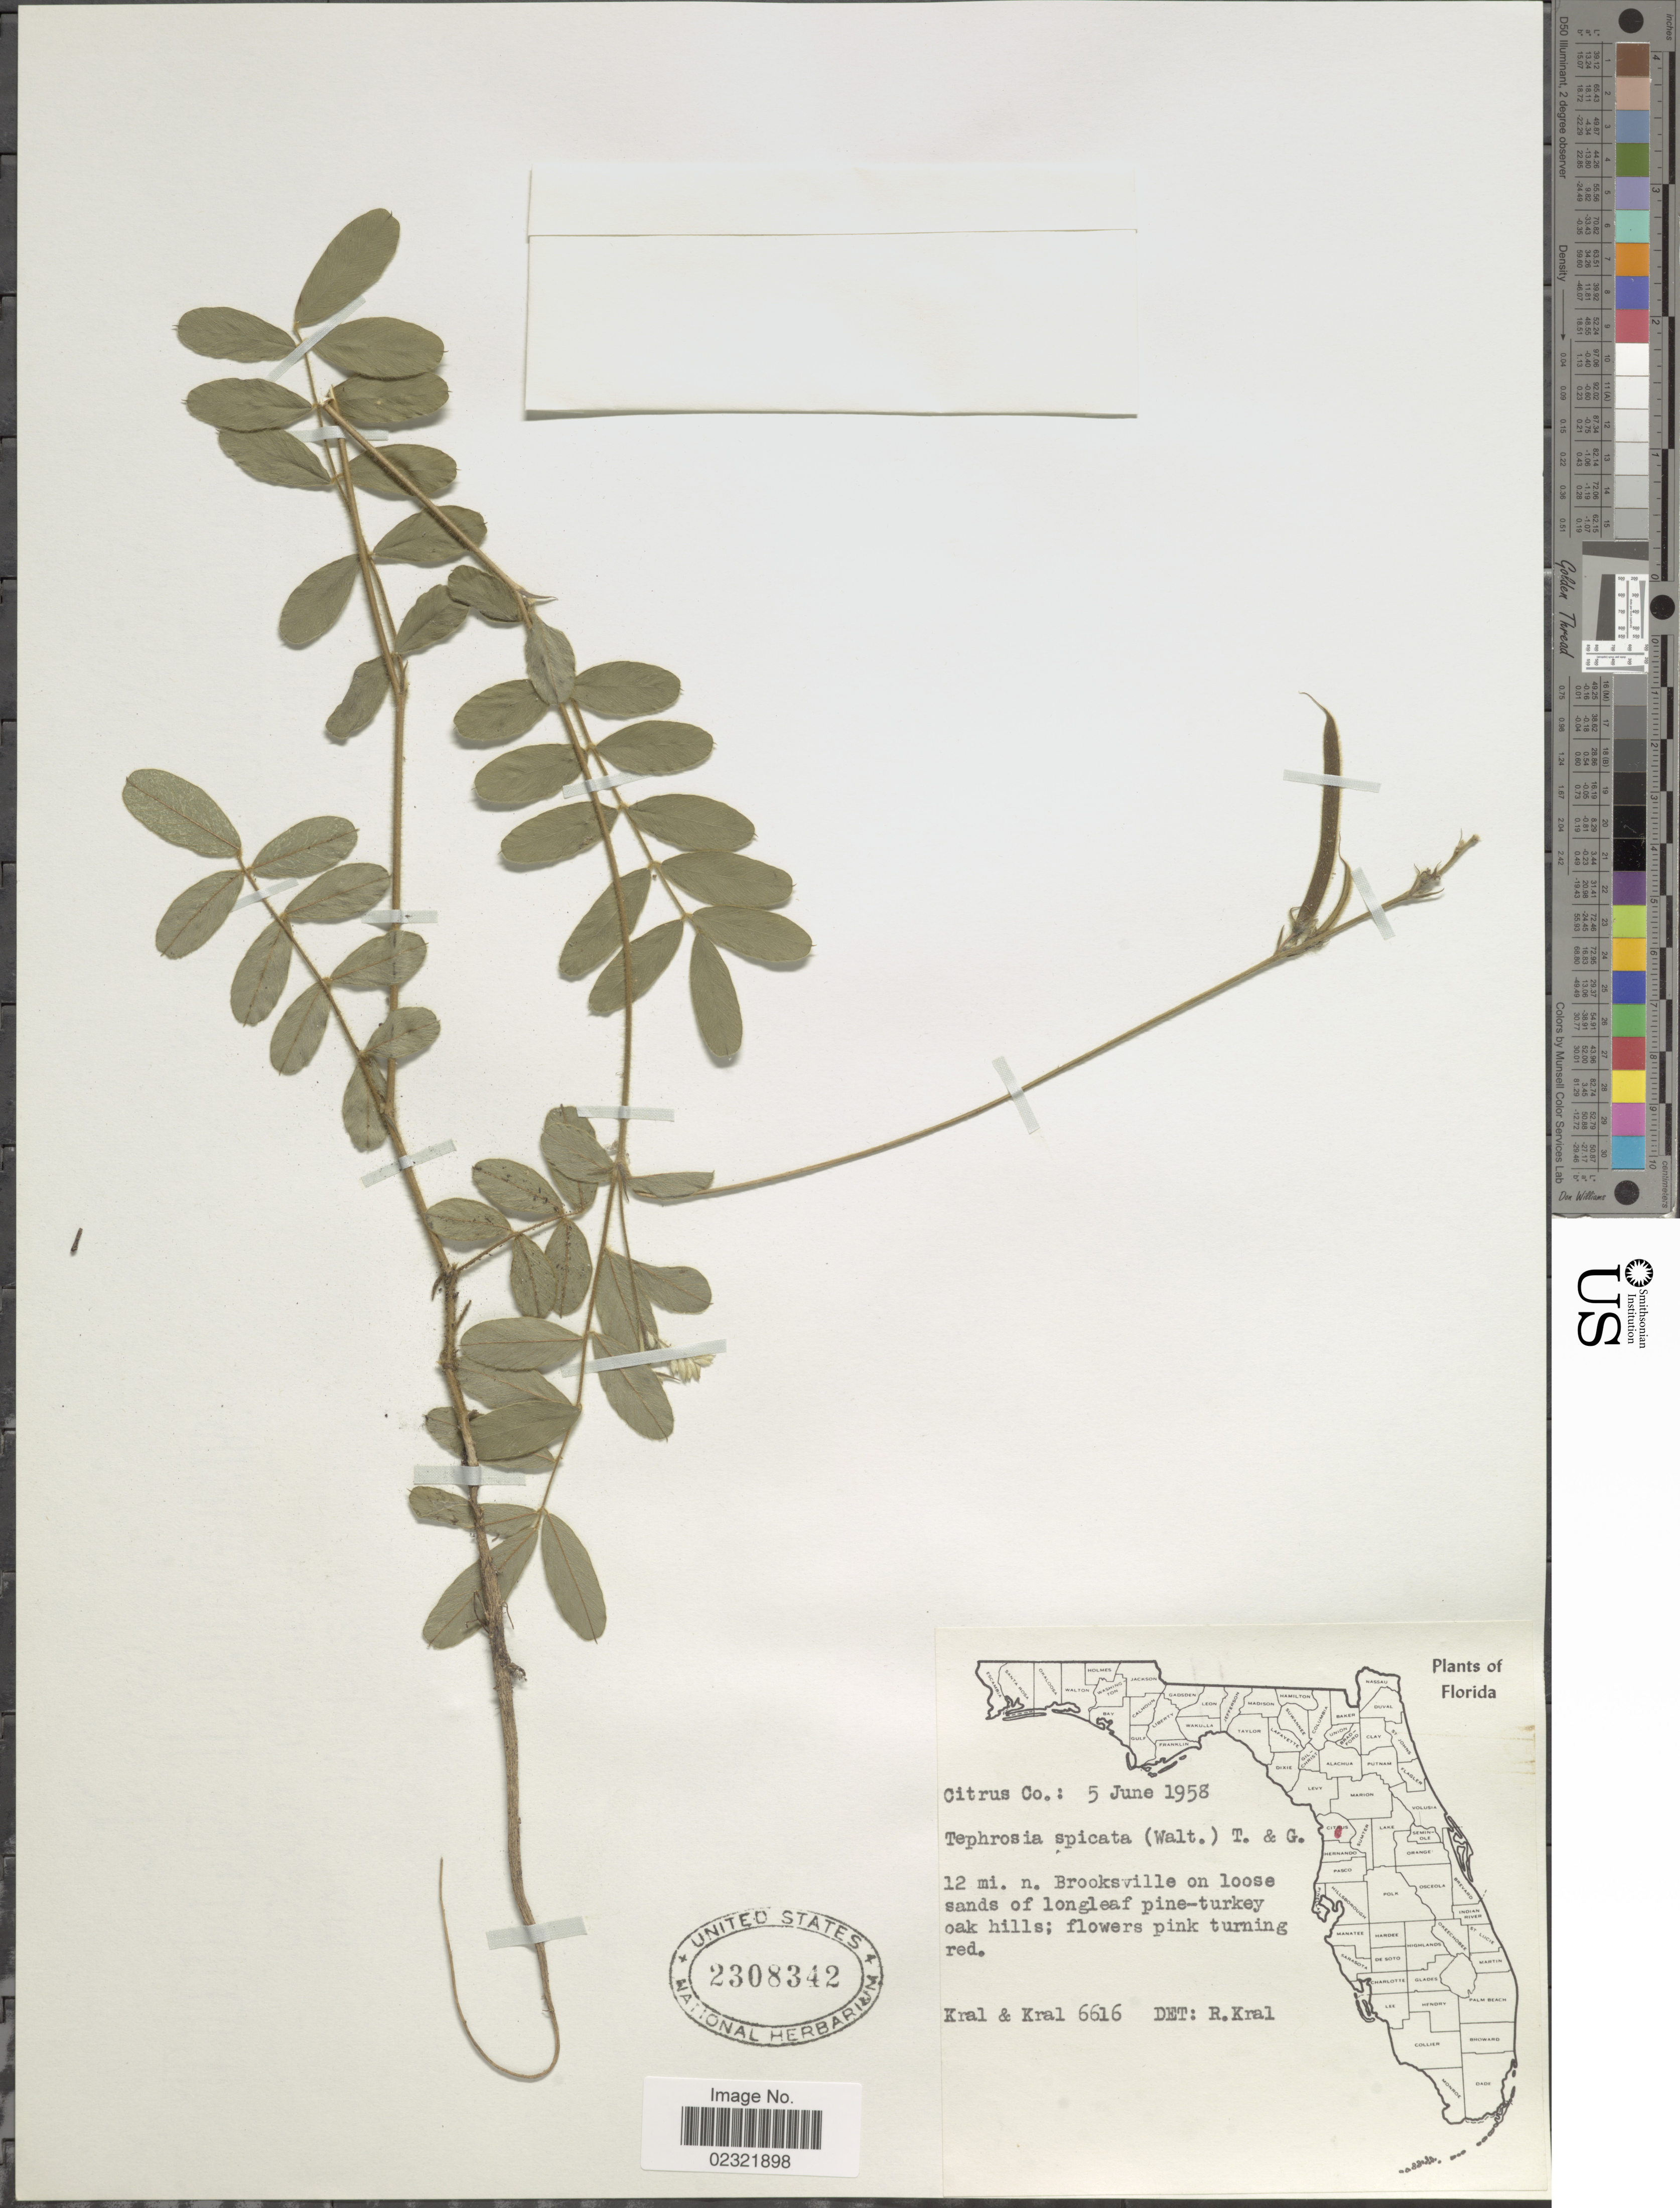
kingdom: Plantae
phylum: Tracheophyta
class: Magnoliopsida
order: Fabales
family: Fabaceae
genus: Tephrosia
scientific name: Tephrosia spicata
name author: (Walter) Torr. & A. Gray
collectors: -- Kral & -- Kral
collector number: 6616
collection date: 1958-06-05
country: United States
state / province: Florida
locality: Citrus Co, 12 mi n Brooksville on loose sands of longleaf pine turkey oak hills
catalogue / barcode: US 2308342